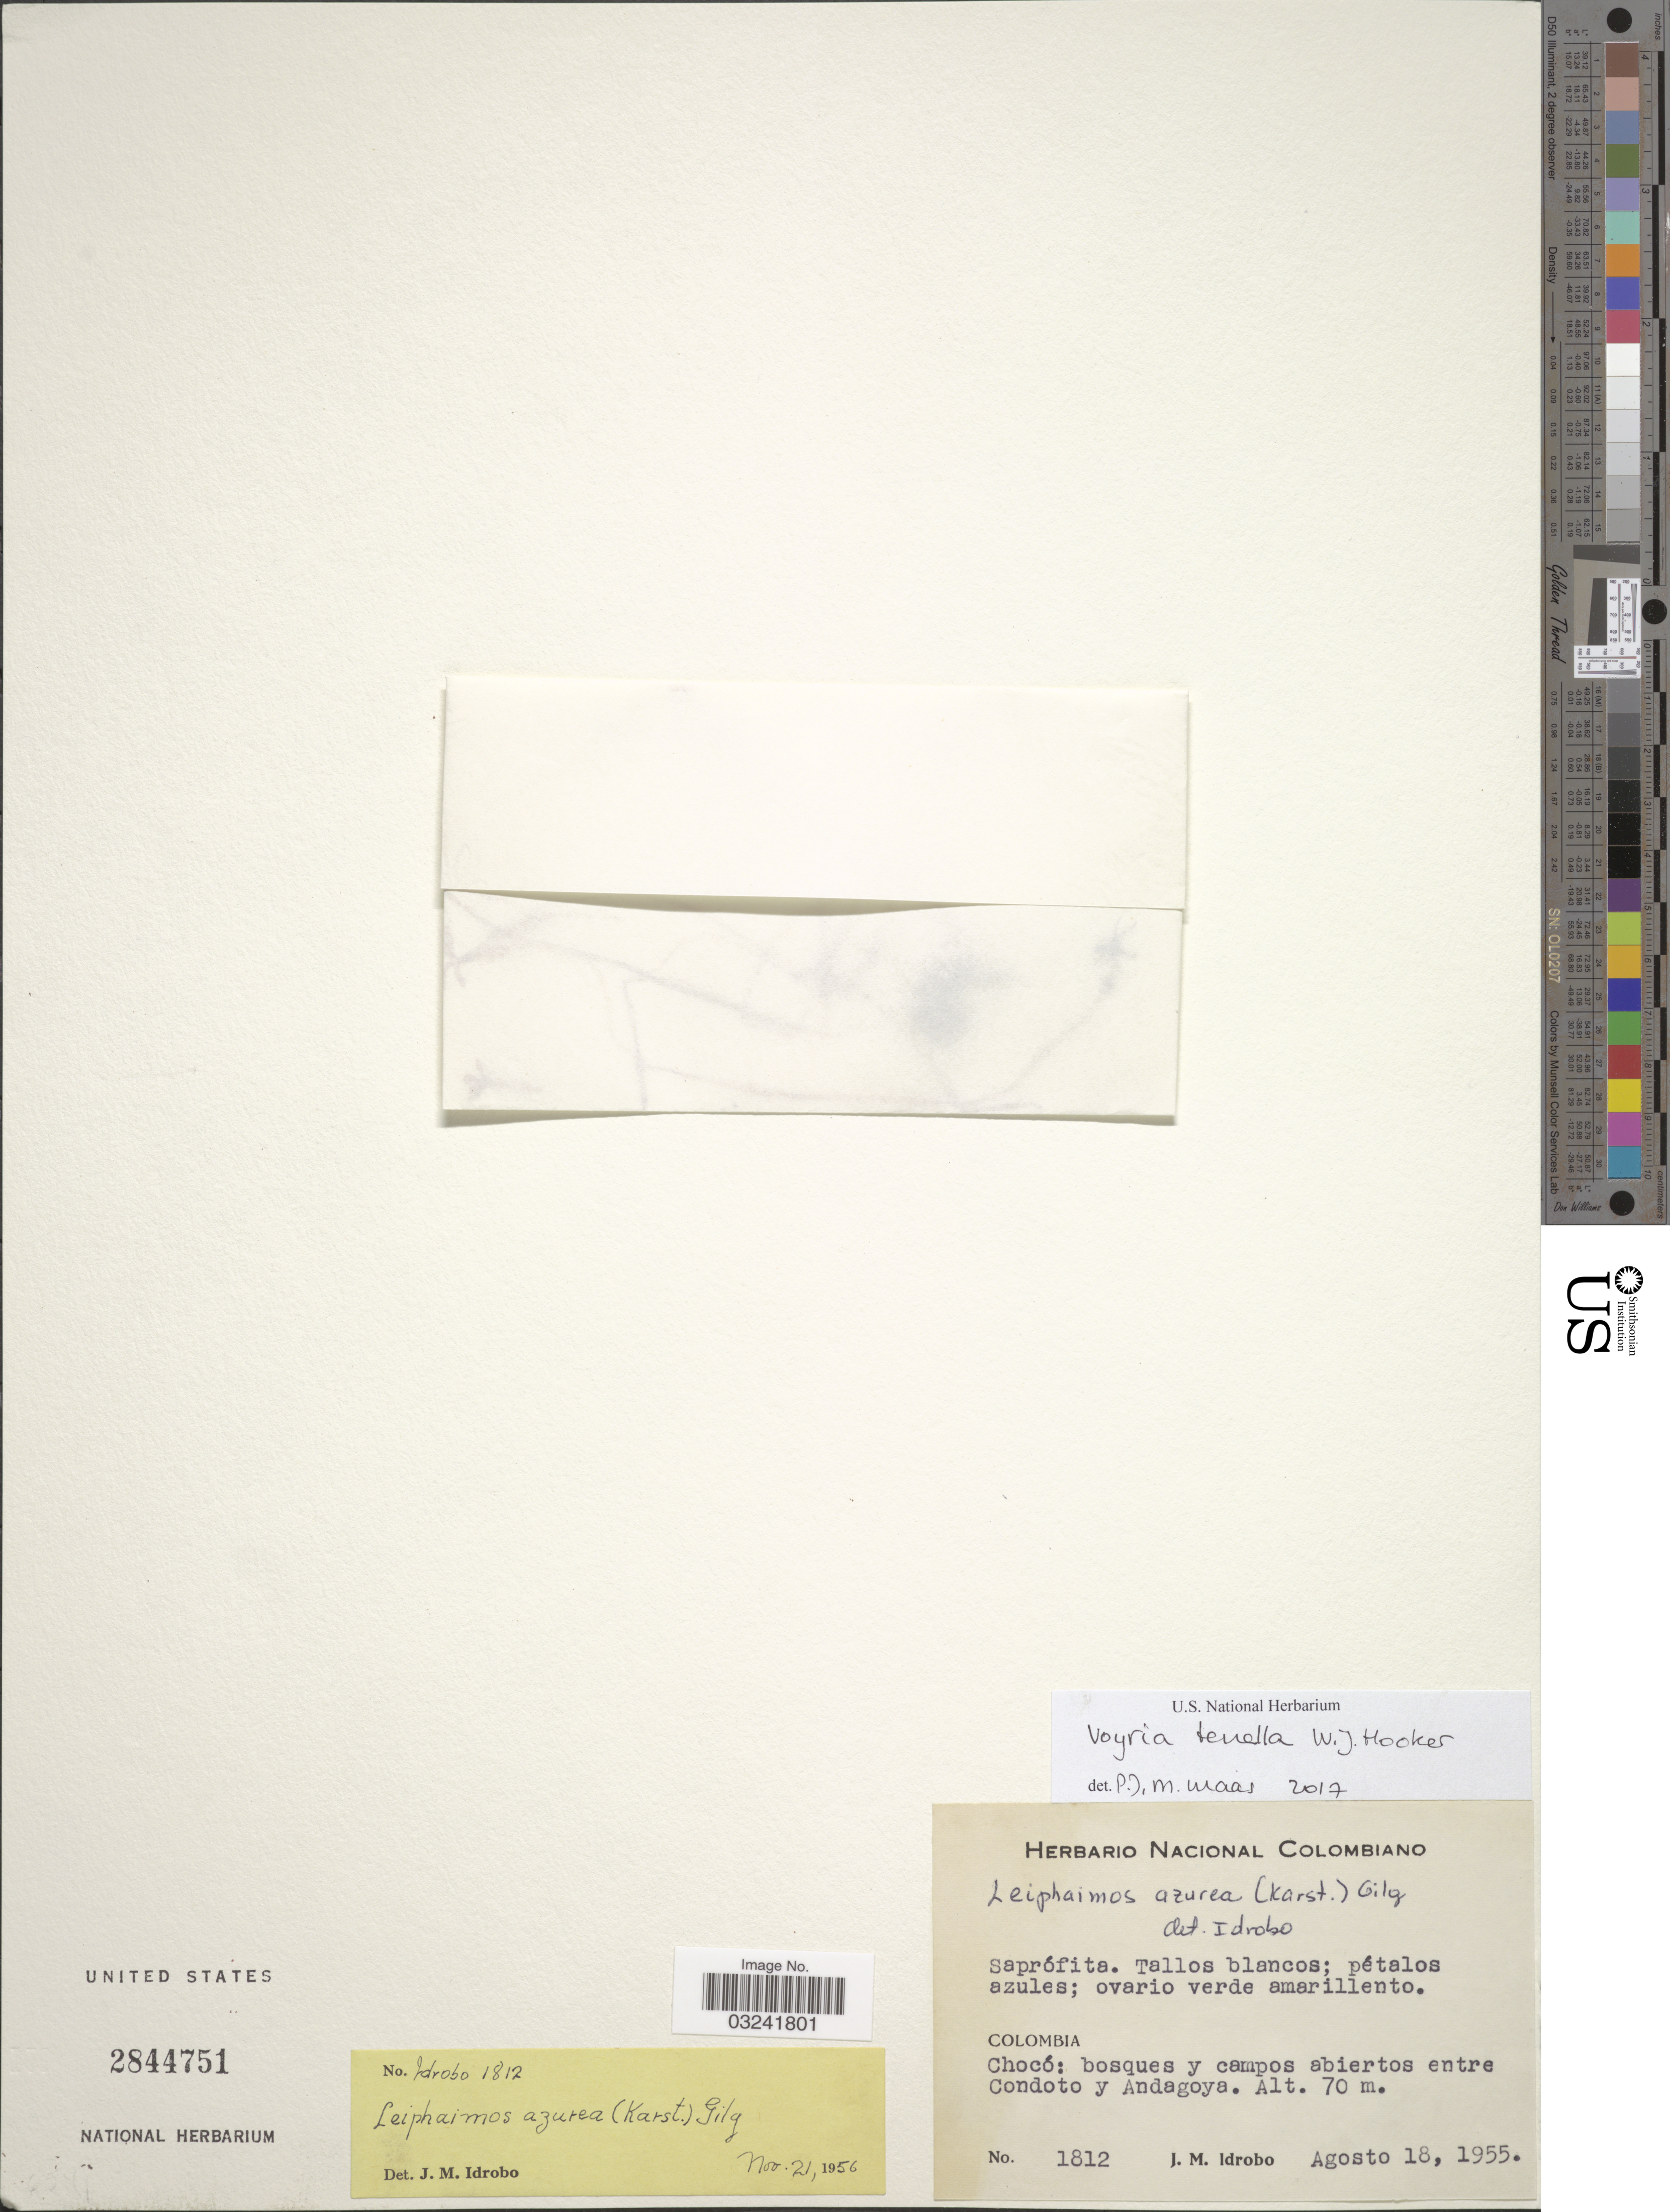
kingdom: Plantae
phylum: Tracheophyta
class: Magnoliopsida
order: Gentianales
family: Gentianaceae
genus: Voyria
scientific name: Voyria tenella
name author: Guilding ex Hook.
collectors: J. M. Idrobo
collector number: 1812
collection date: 1955-08-18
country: Colombia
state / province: Chocó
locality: Bosques y campos abiertos entre Condoto y Andagoya.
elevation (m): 70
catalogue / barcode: US 2844751